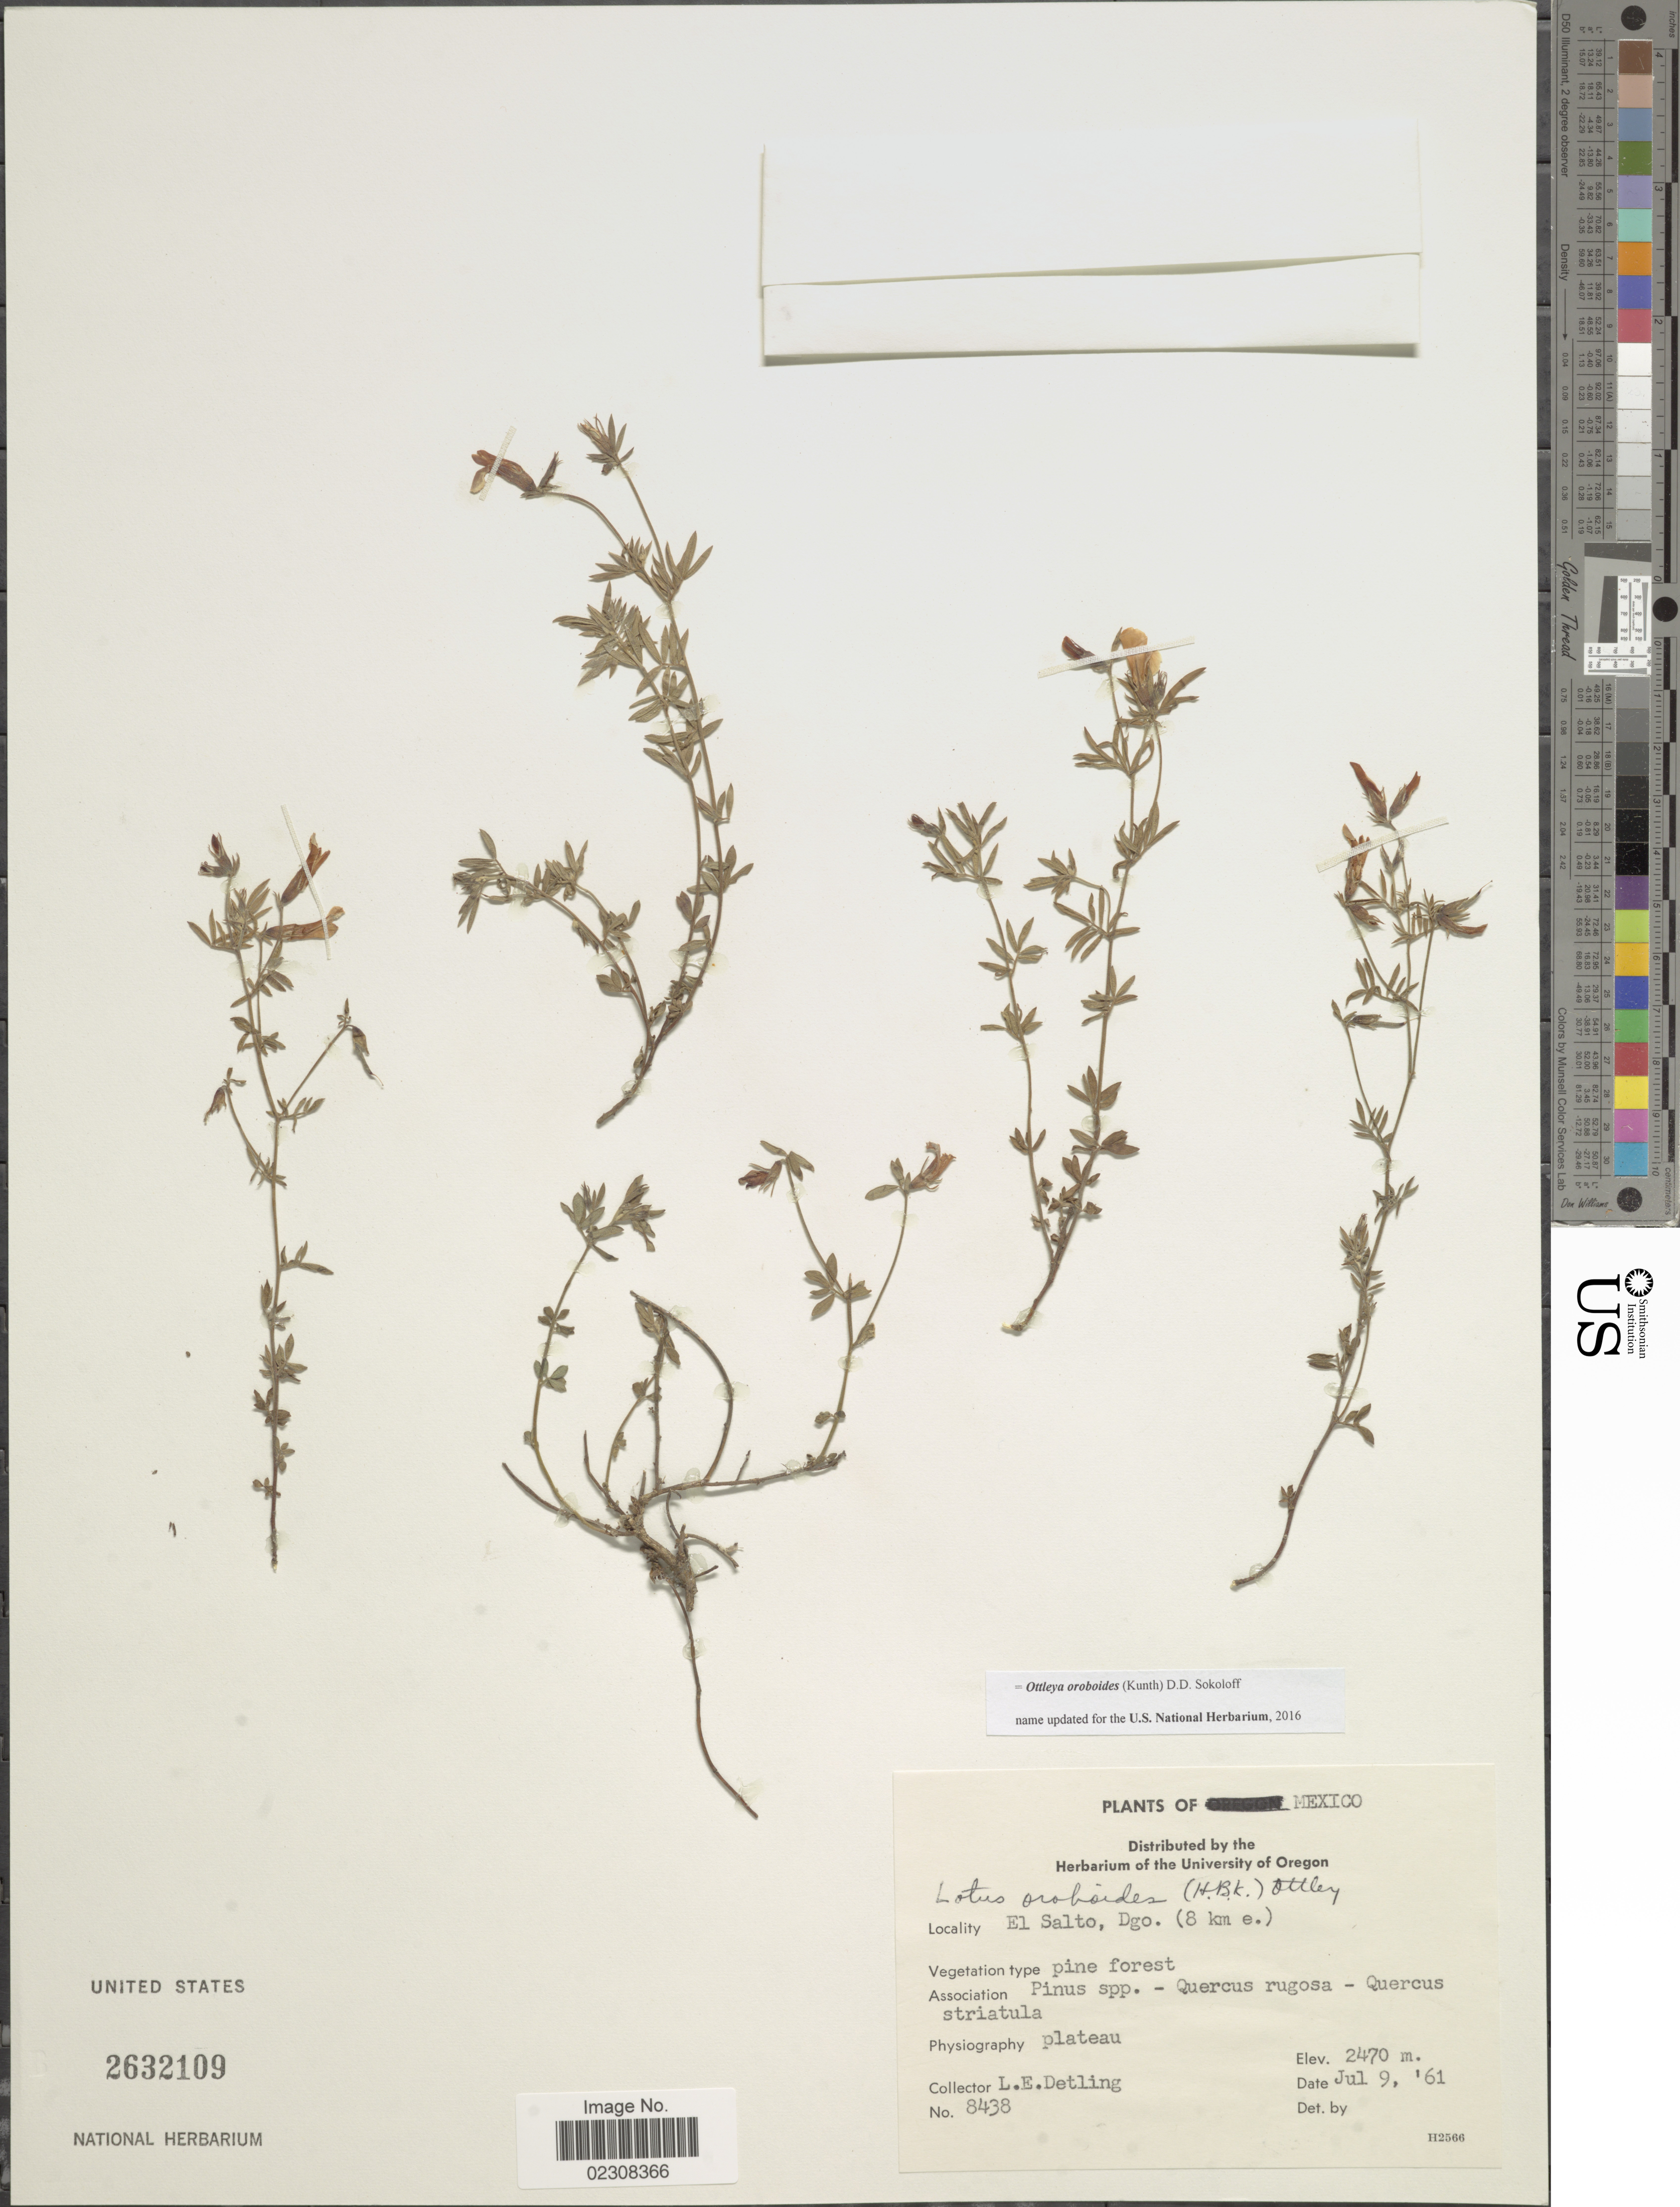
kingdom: Plantae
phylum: Tracheophyta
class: Magnoliopsida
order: Fabales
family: Fabaceae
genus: Ottleya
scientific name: Ottleya oroboides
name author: (Kunth) D.D. Sokoloff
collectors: L. E. Detling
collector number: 8438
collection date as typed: Transcribed d/m/y: 9/7/61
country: Mexico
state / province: Durango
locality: El Salto, pine forest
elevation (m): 2470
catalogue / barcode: US 2632109